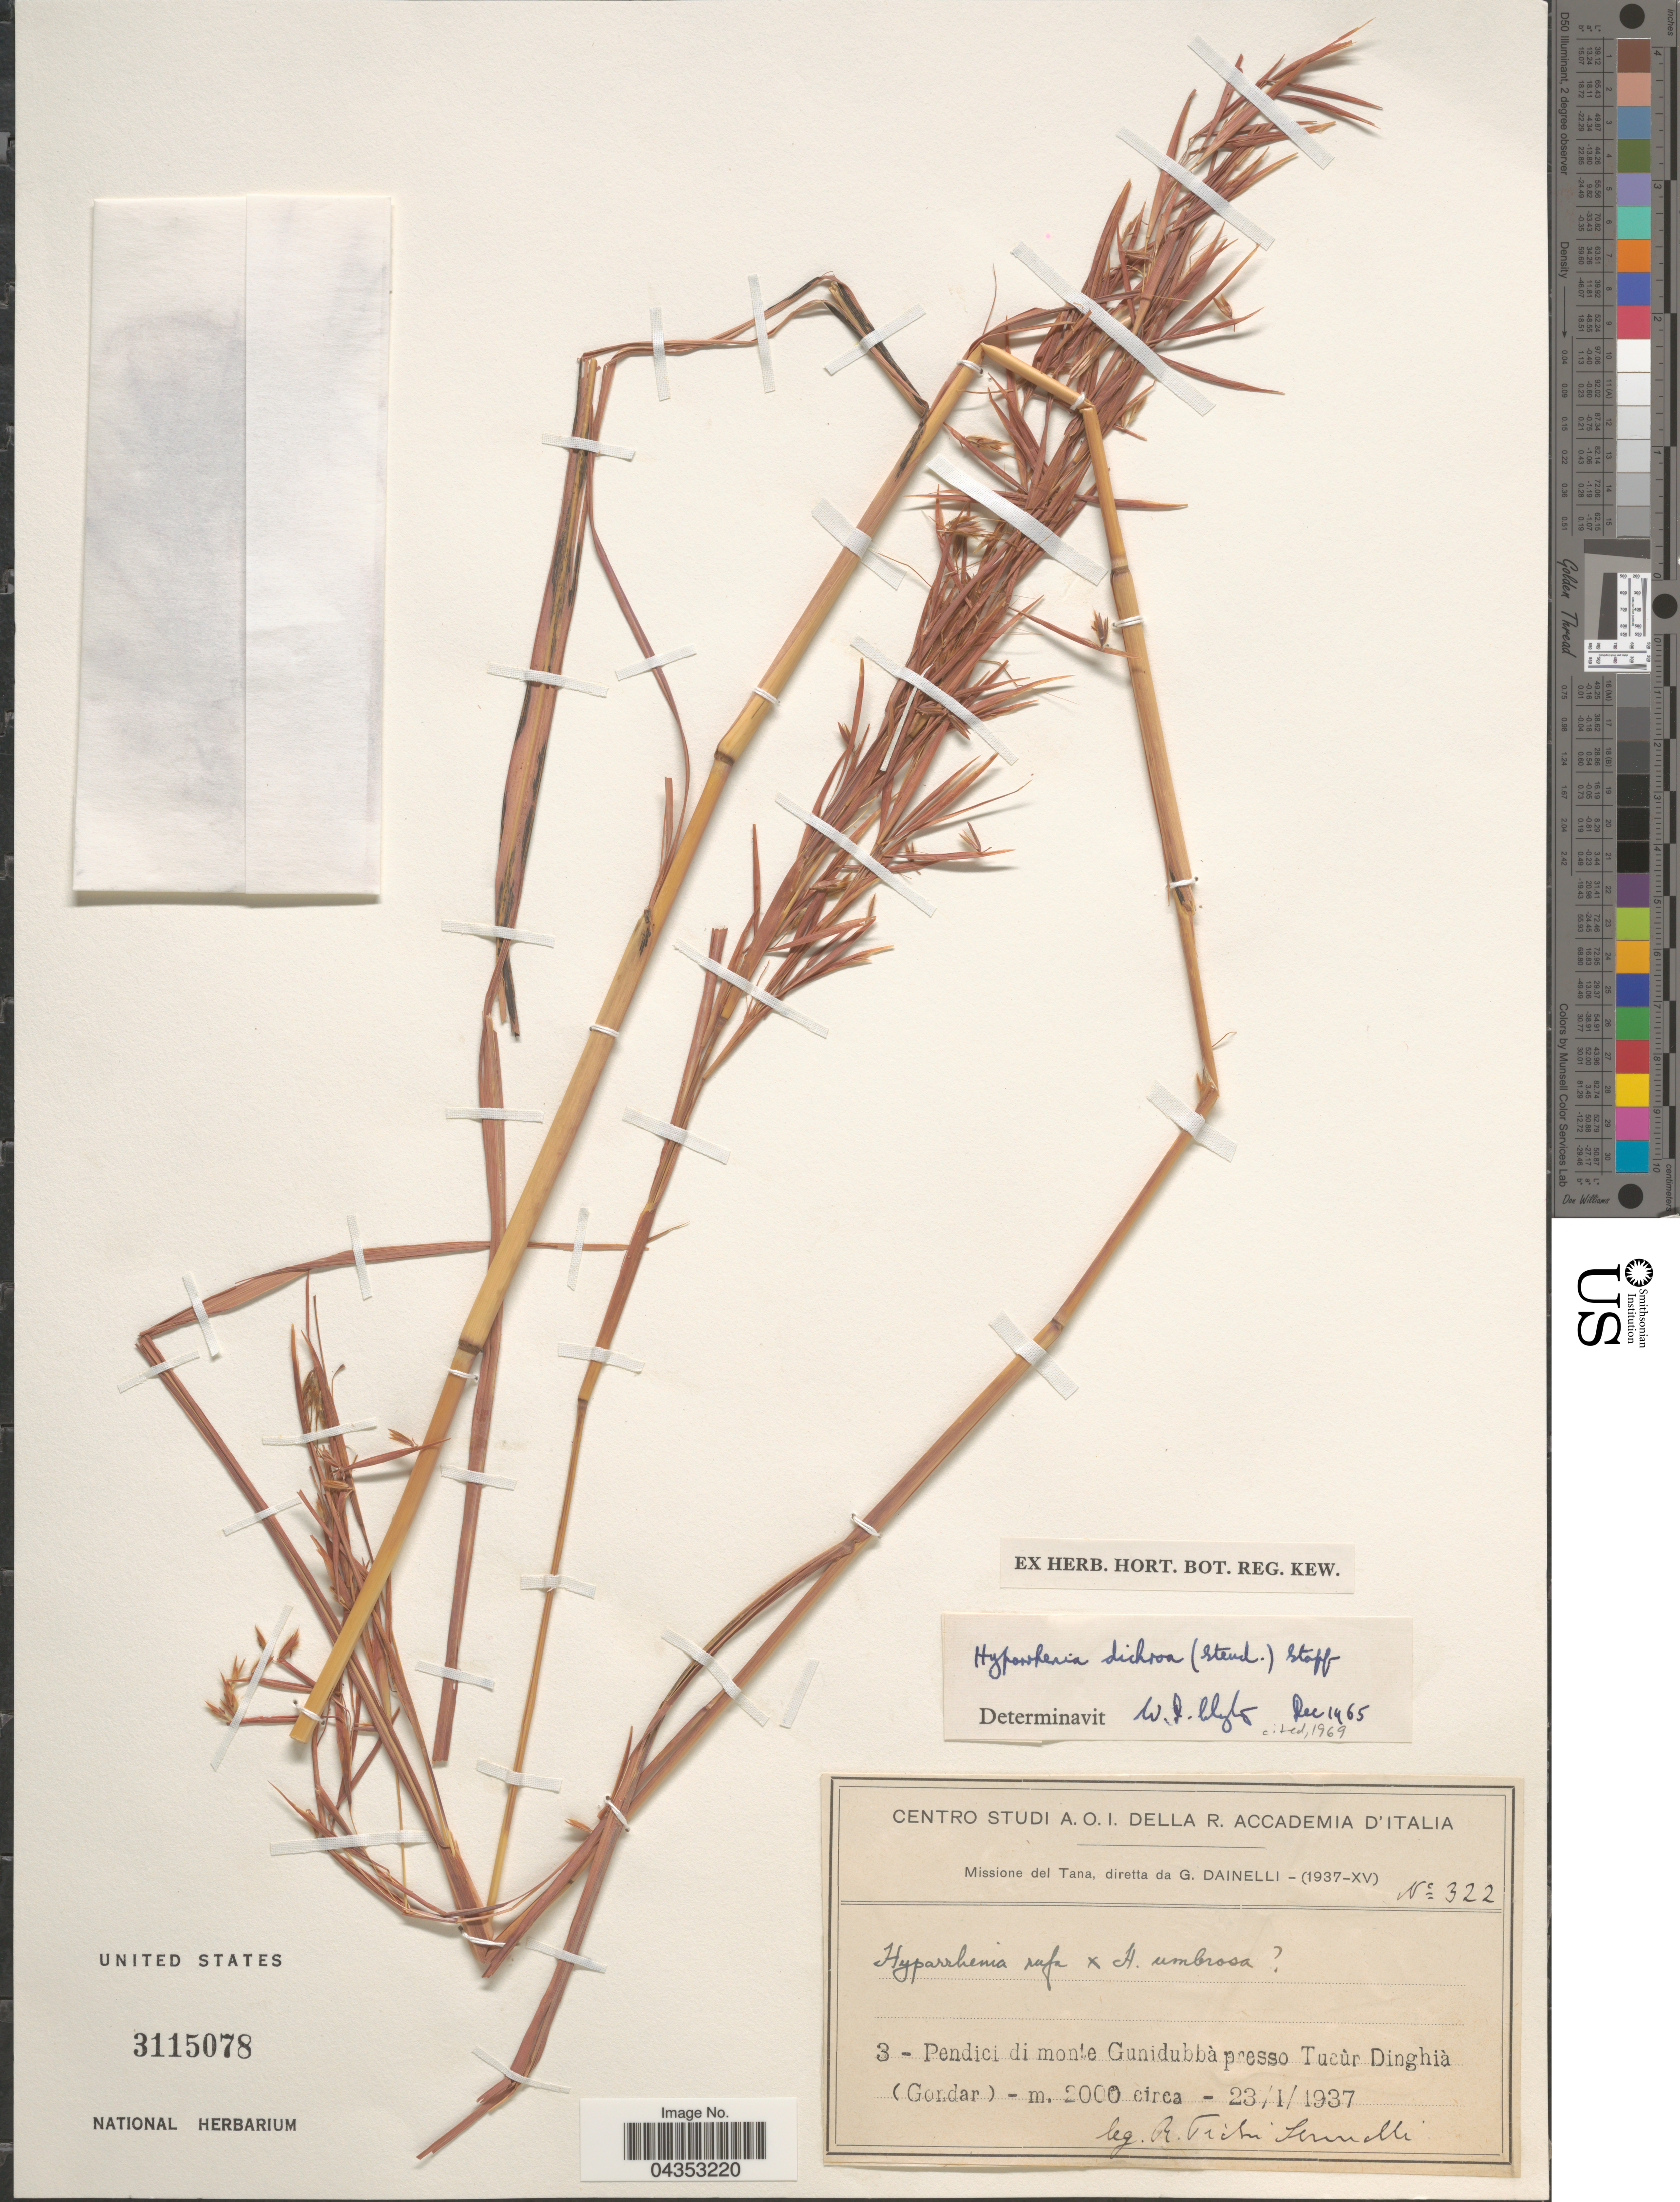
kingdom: Plantae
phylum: Tracheophyta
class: Liliopsida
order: Poales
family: Poaceae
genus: Hyparrhenia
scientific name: Hyparrhenia dichroa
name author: (Steud.) Stapf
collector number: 322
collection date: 1937-01-23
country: Ethiopia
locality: Missione del Tana, diretta da G. Dainelli - (1937-XV). 3-Pendici di monte Gunidubbà presso Tucùr Dinghià (Gondar).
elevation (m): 2000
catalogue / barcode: US 3115078